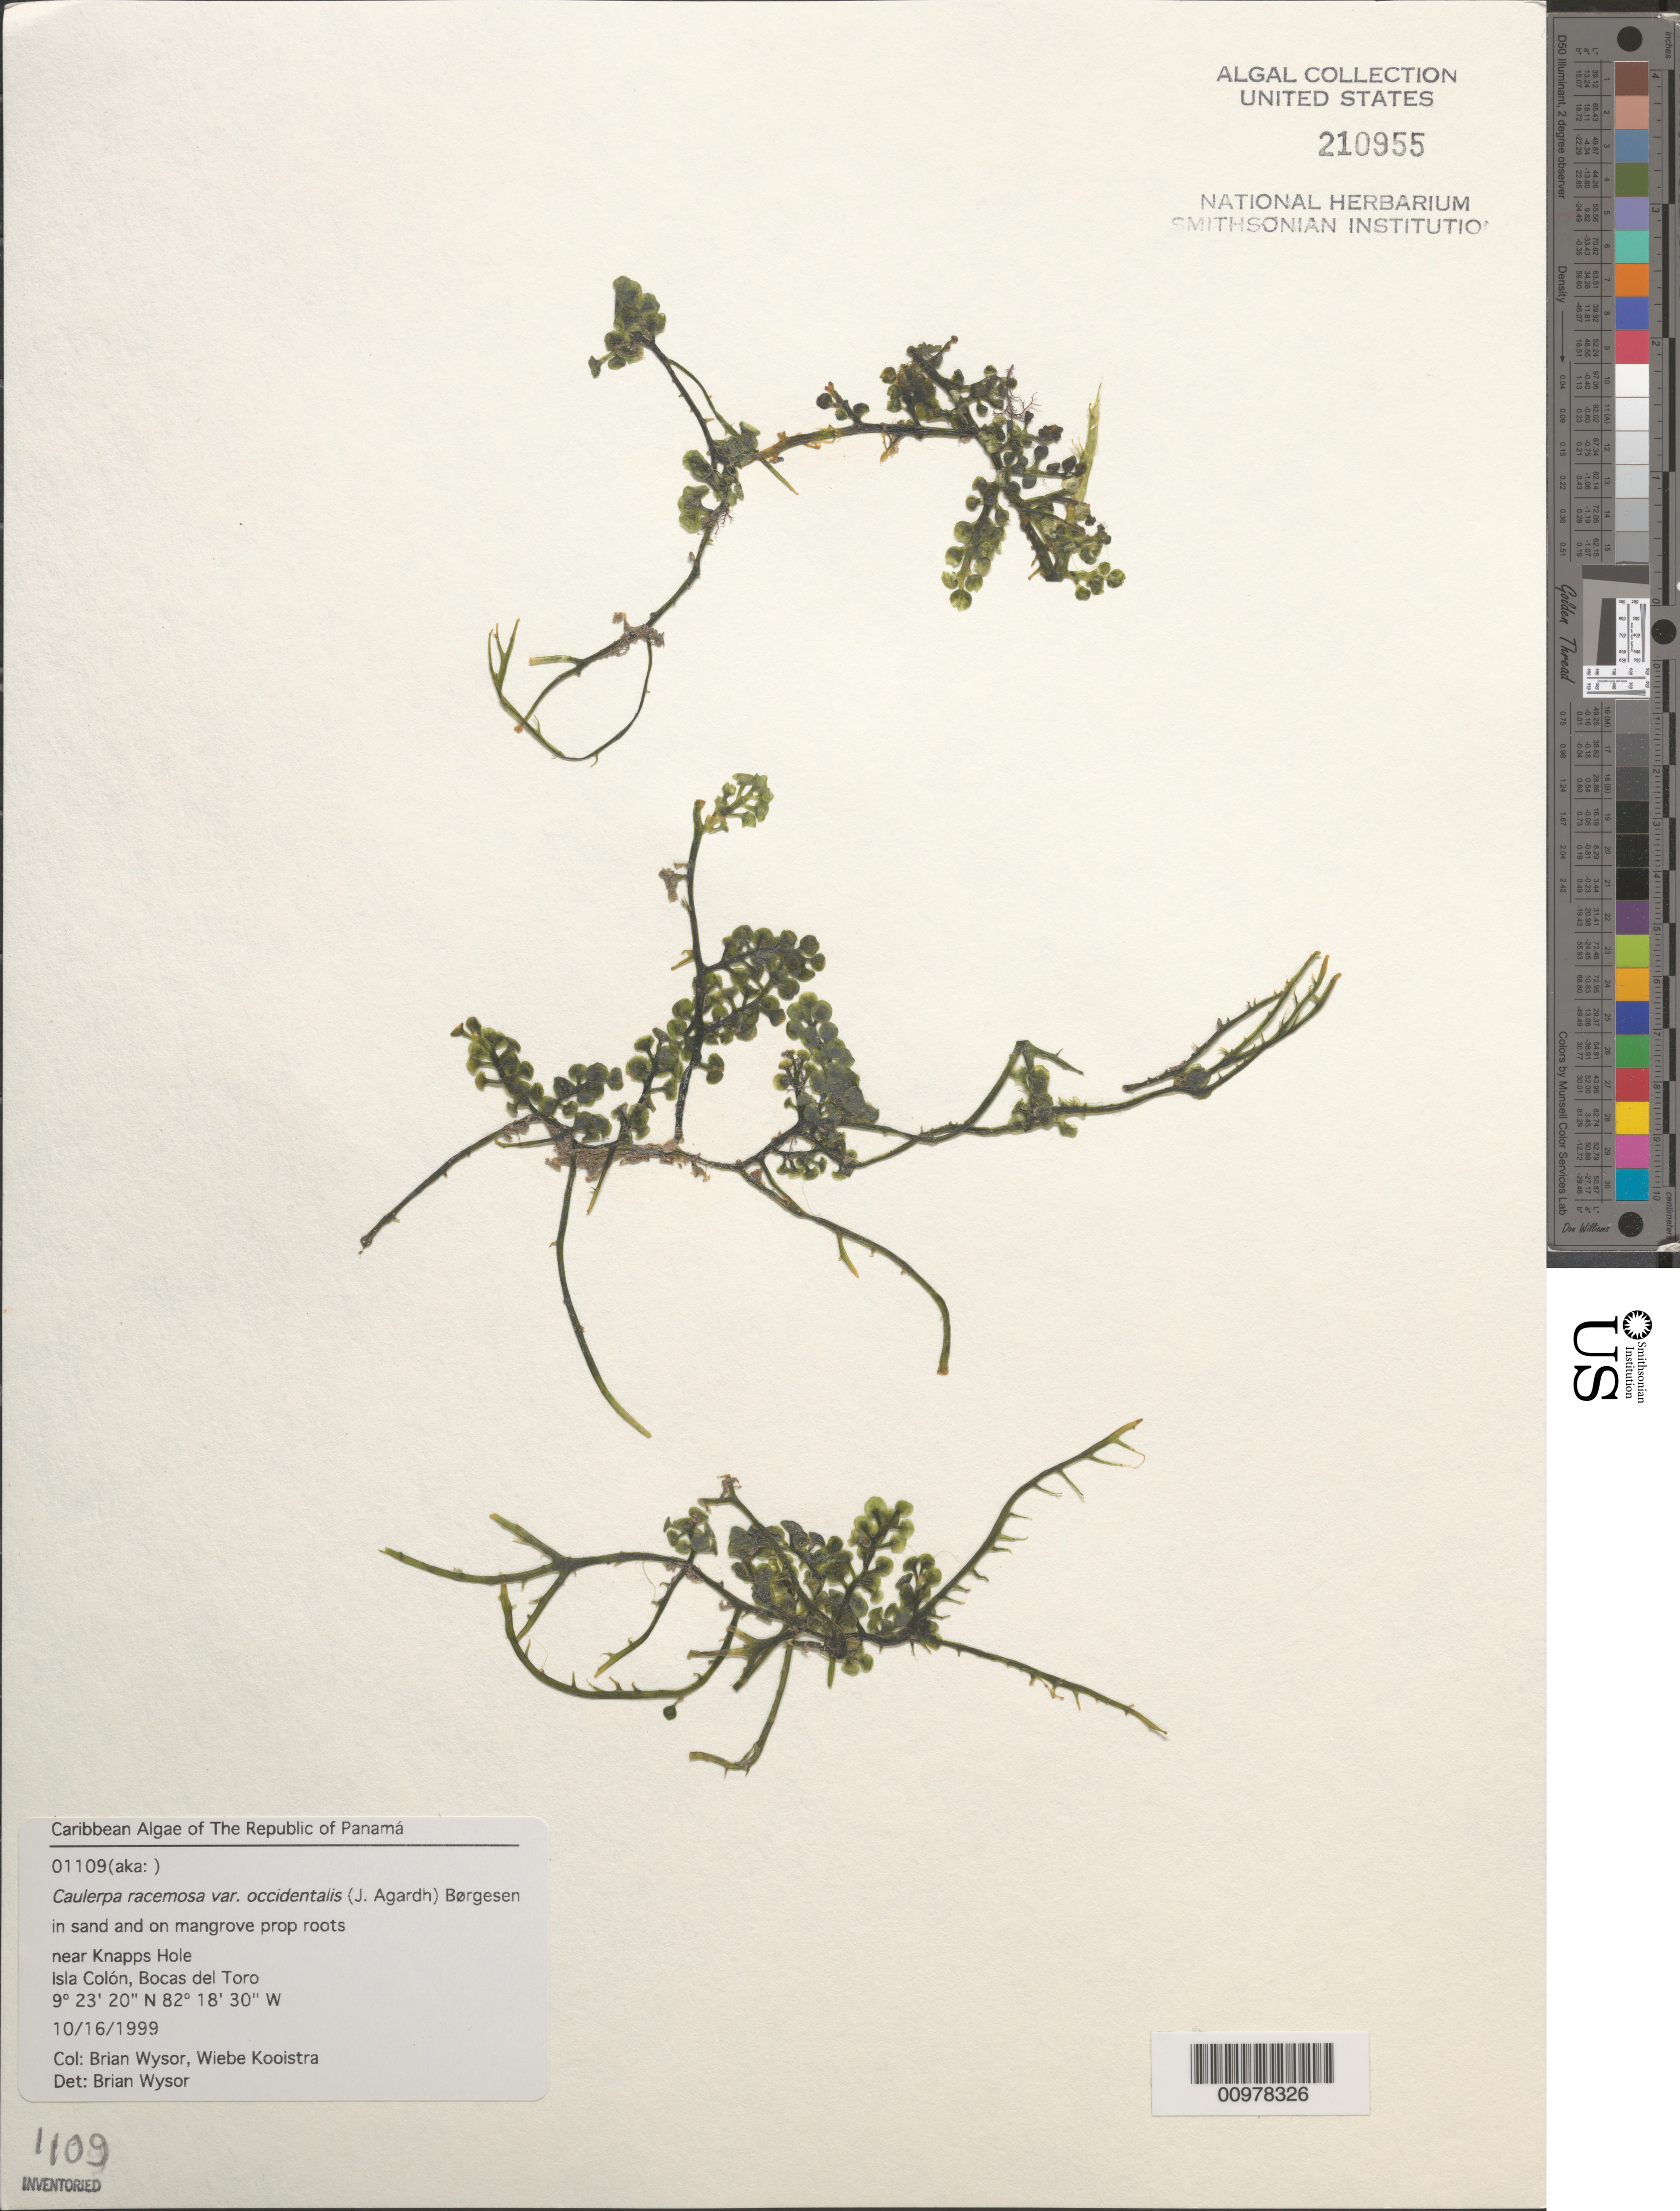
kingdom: Plantae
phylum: Chlorophyta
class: Ulvophyceae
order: Bryopsidales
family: Caulerpaceae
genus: Caulerpa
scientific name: Caulerpa racemosa var. occidentalis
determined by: Wysor, B.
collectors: B. Wysor & W. Kooistra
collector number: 01109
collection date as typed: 16 Oct 1999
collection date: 1999-10-16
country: Panama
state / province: Bocas del Toro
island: Colón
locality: Near Knapps Hole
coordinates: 9 23' 20" N, 82 18' 30" W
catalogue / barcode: US 210955